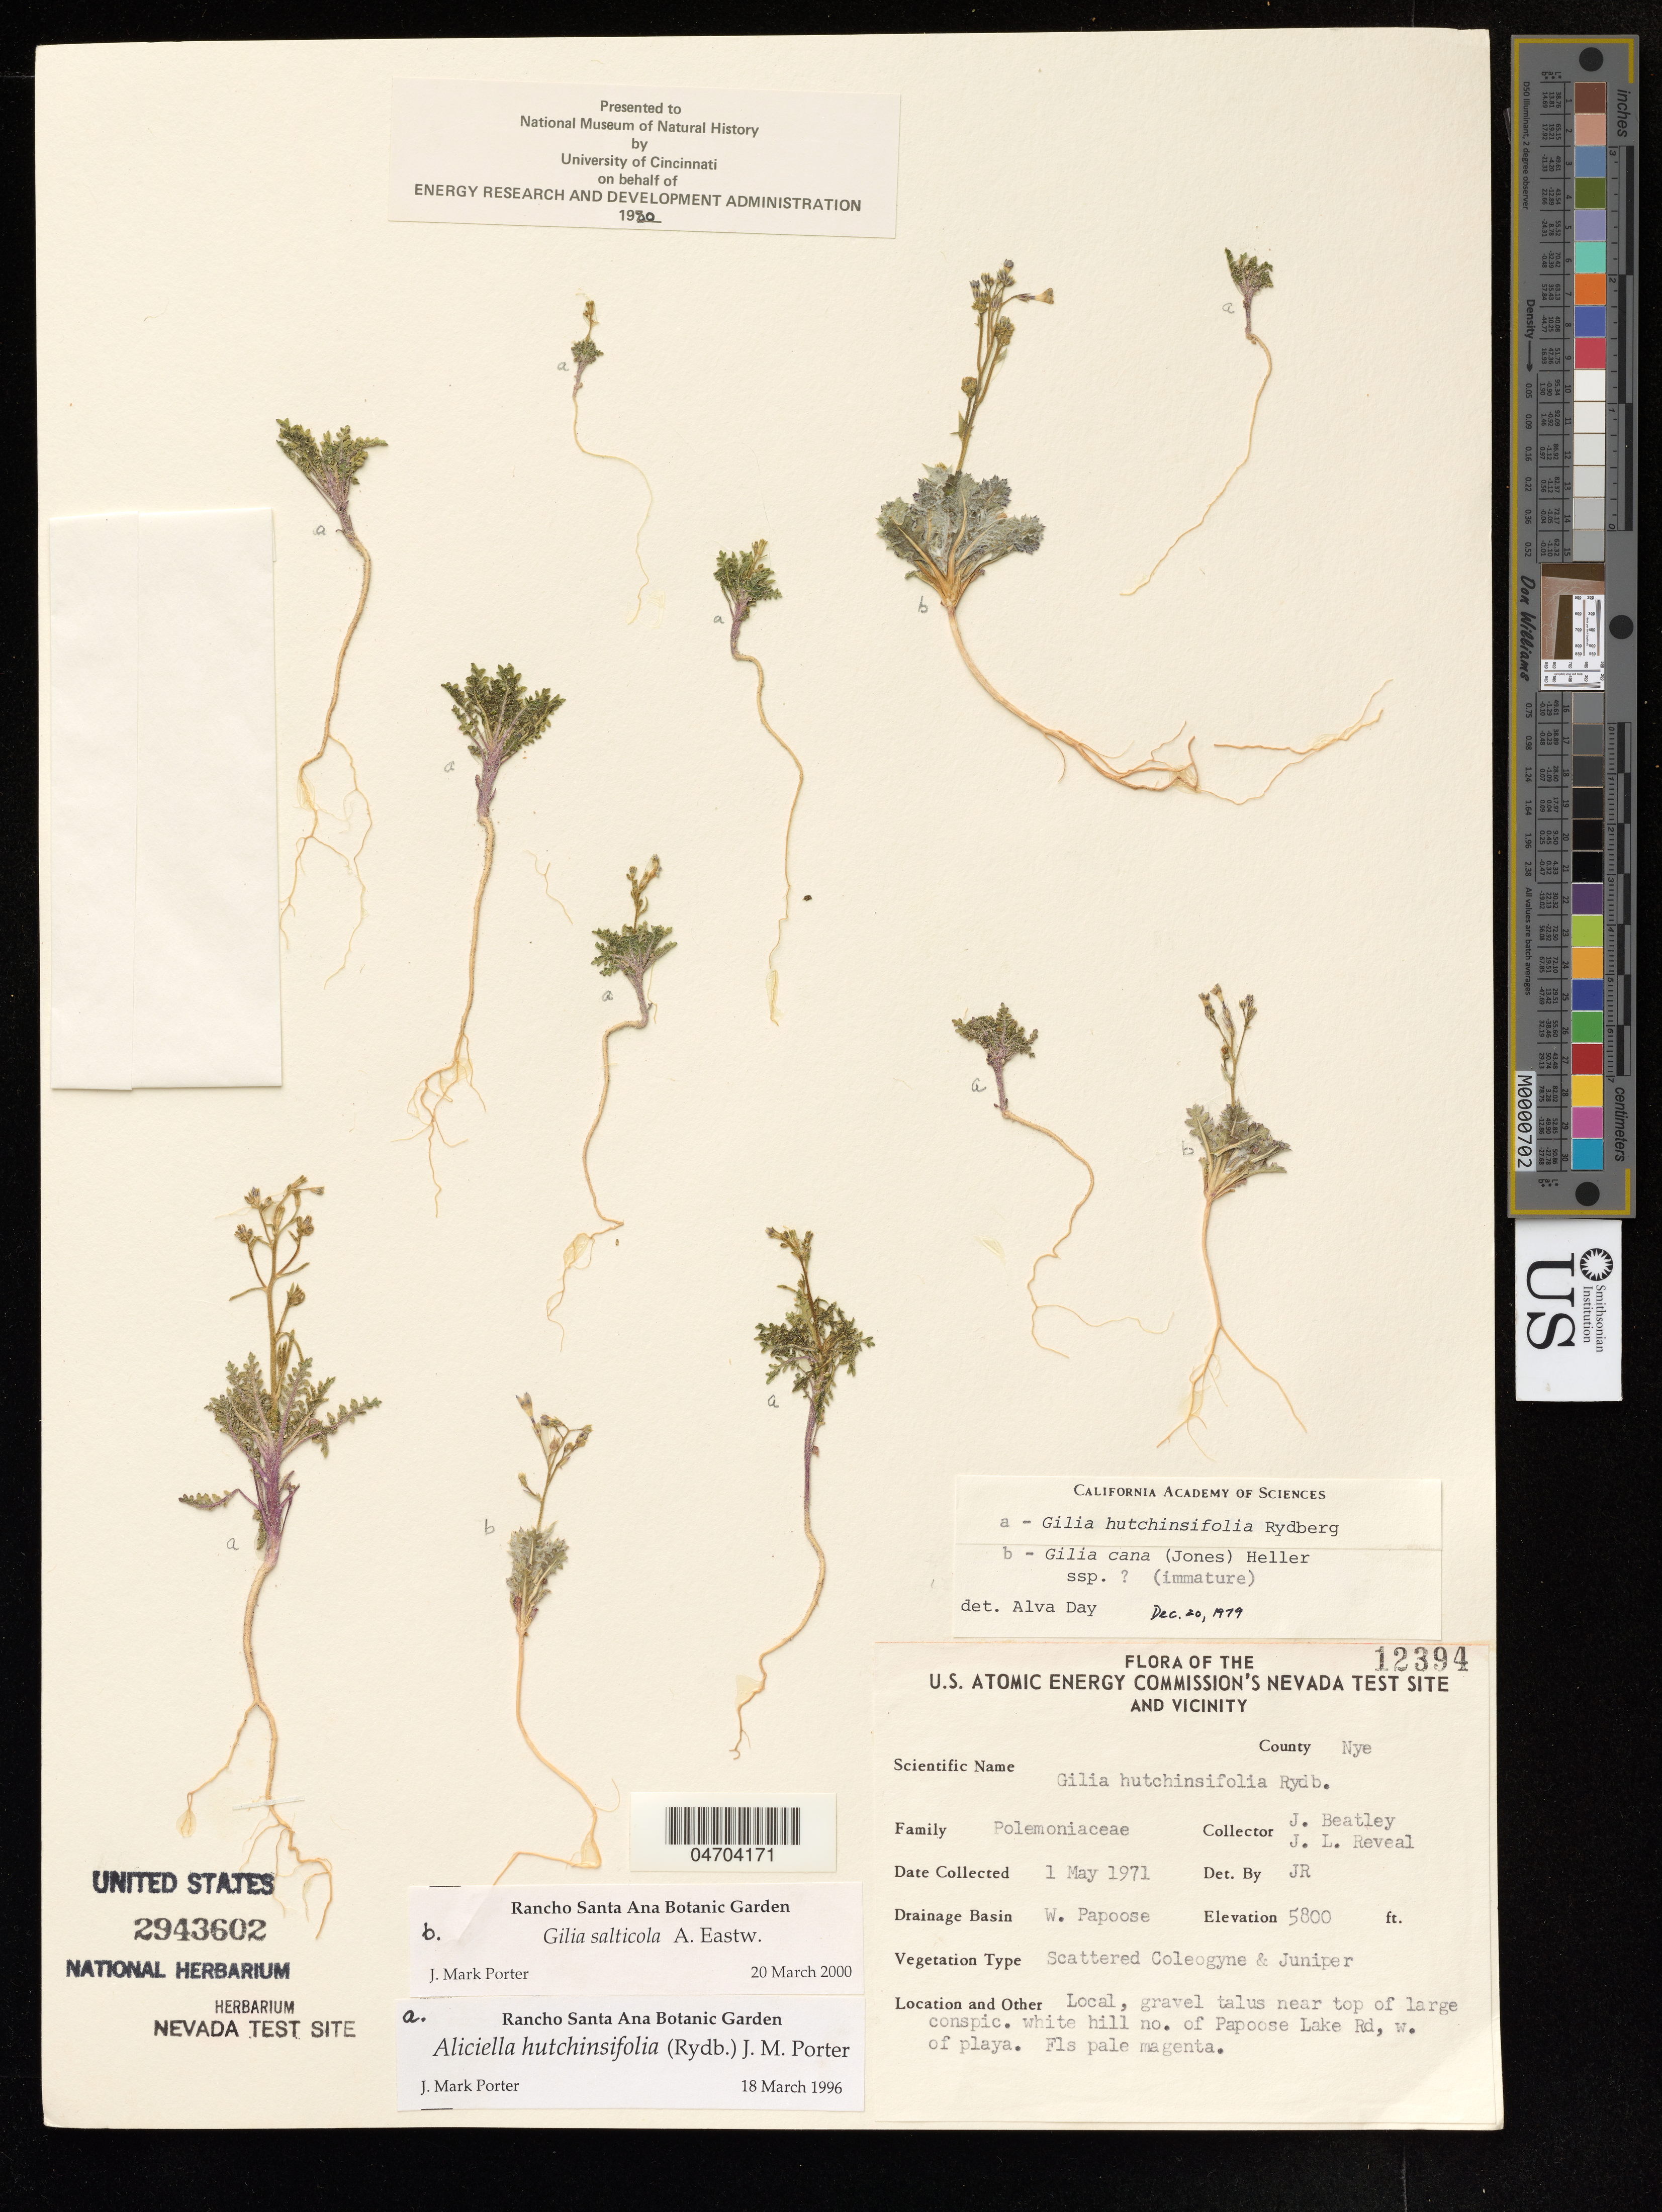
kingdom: Plantae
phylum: Tracheophyta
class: Magnoliopsida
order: Ericales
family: Polemoniaceae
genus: Aliciella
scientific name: Aliciella hutchinsifolia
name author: (Rydb.) J.M. Porter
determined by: Porter, J. M.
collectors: J. C. Beatley & J. L. Reveal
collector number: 12394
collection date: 1971-05-01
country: United States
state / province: Nevada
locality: U.S. Atomic Energy Commission's Nevada Test Site and Vicinity, County Nye, Drainage Basin W. Papoose, Local, gravel talus near top of large conspic. white hill no. of Papoose Lake Rd, w. of playa.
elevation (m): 1768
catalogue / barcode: US 2943602